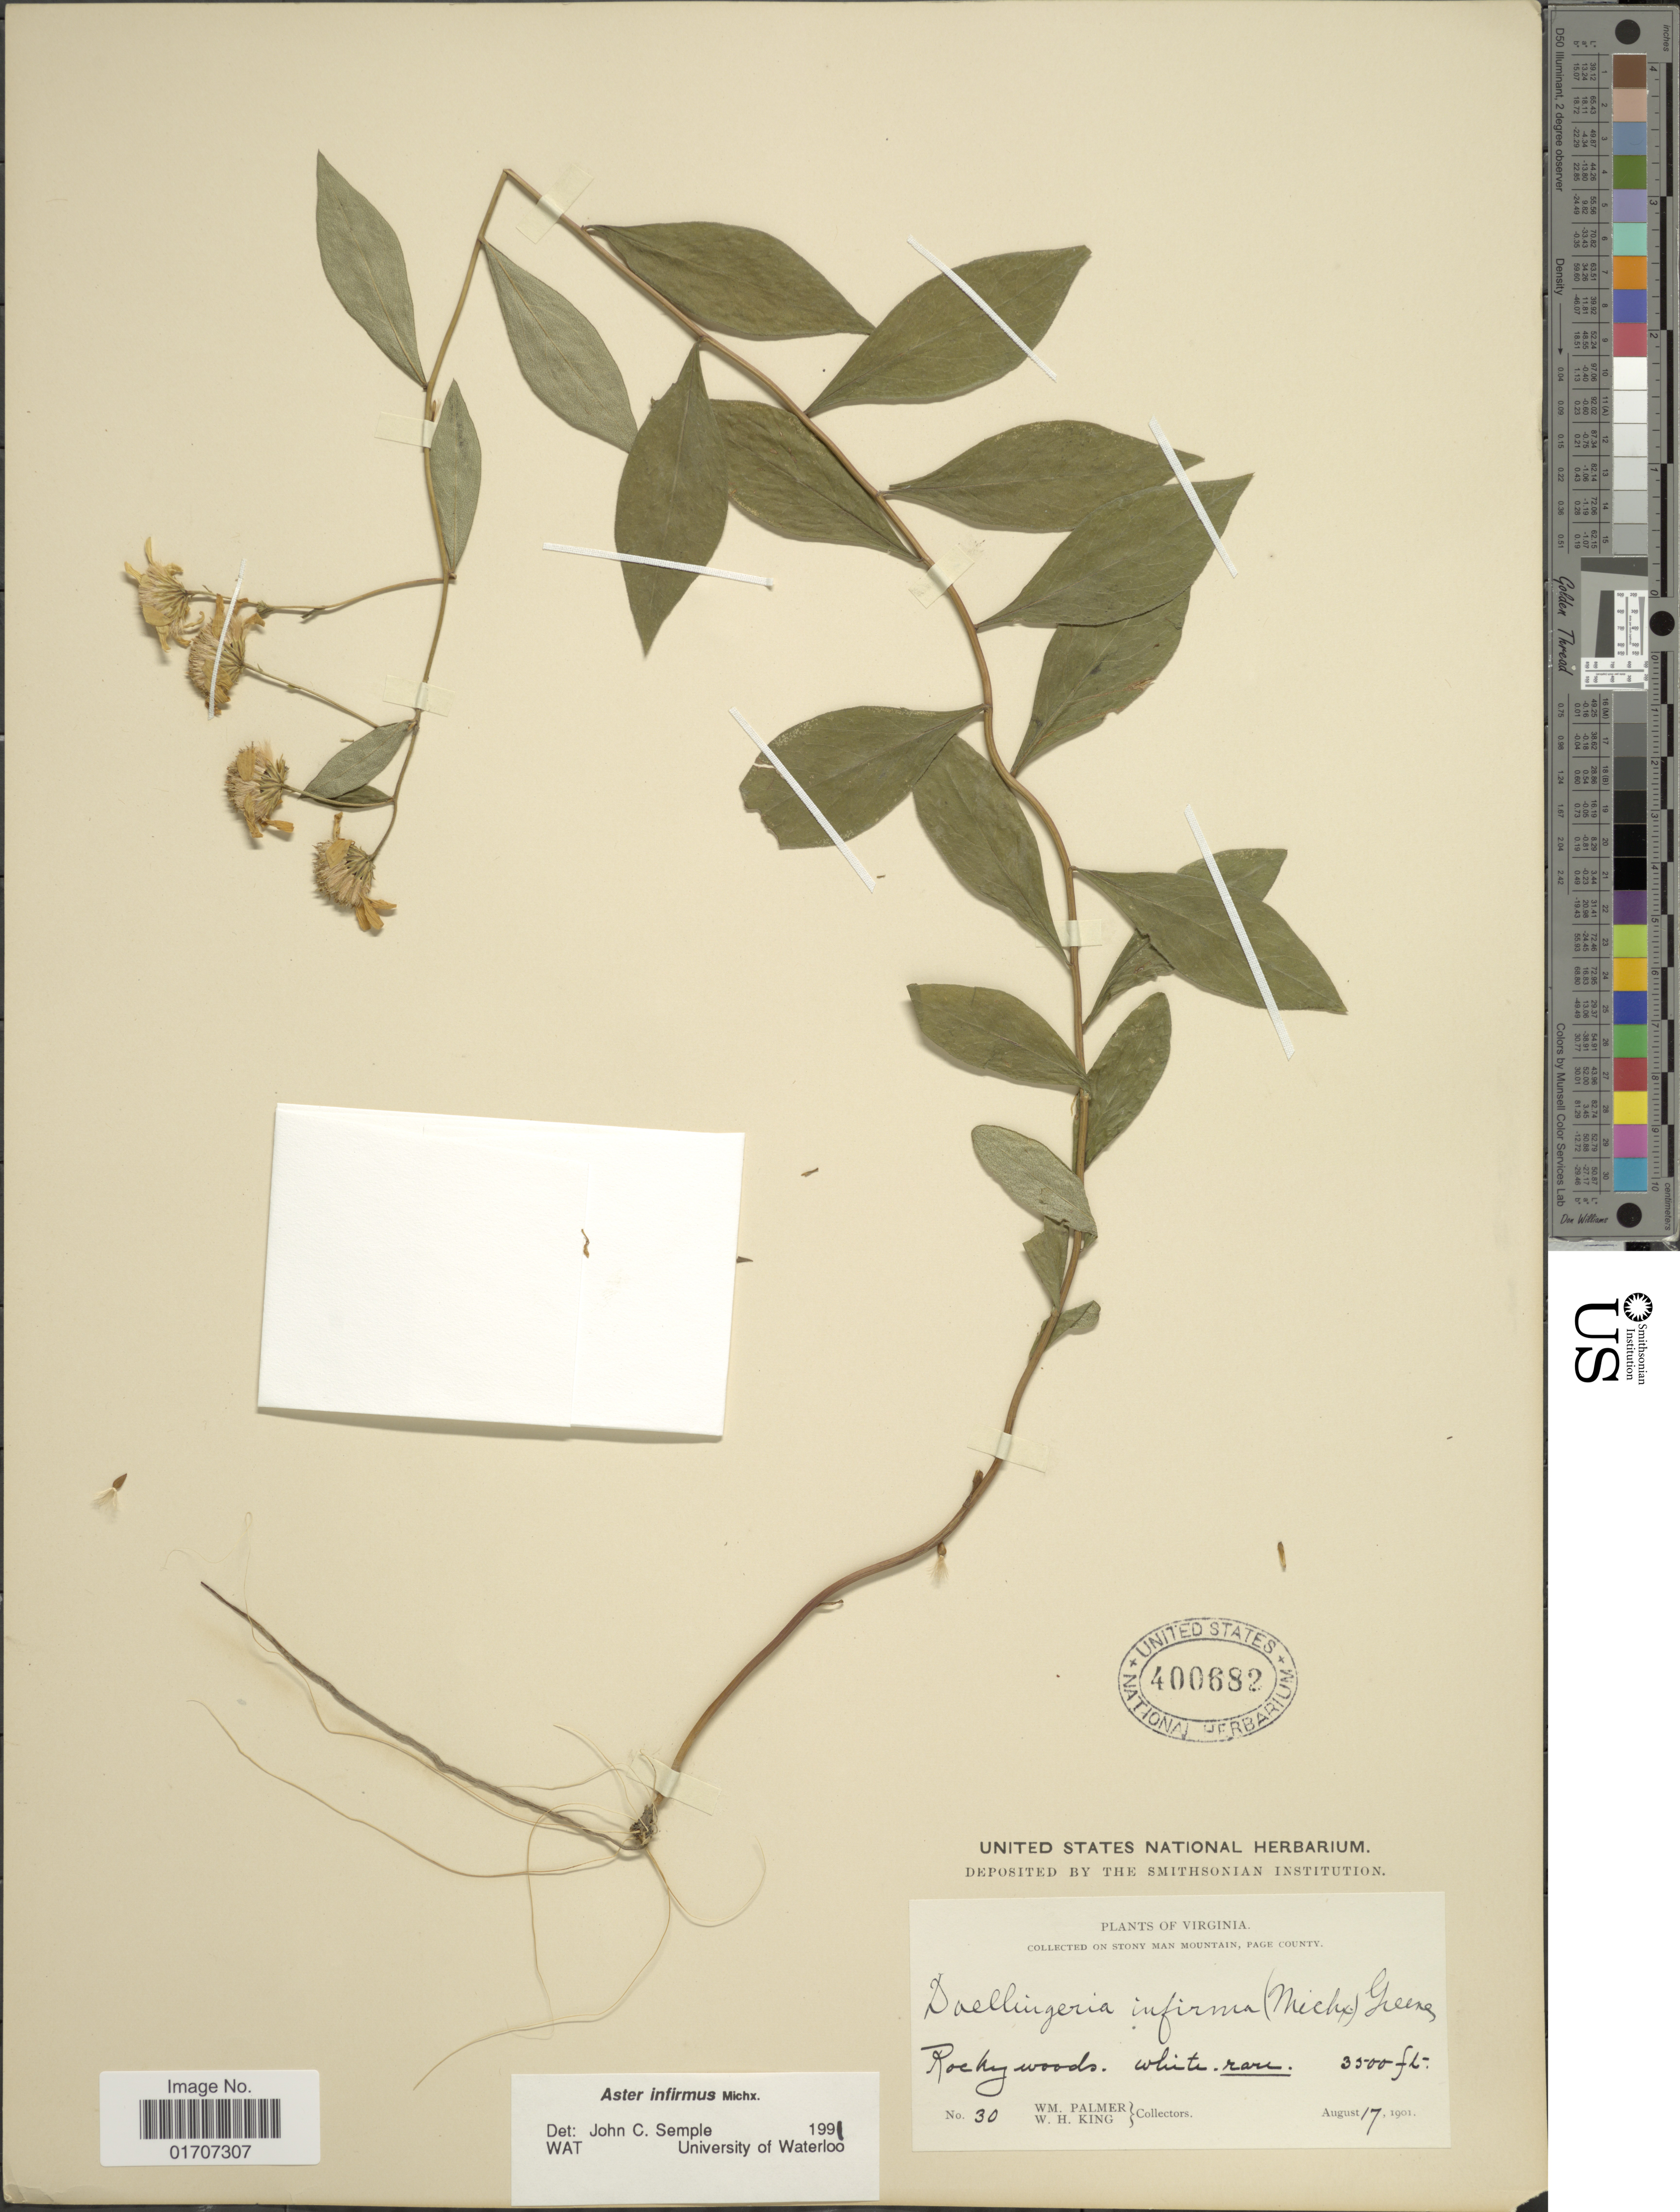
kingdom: Plantae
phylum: Tracheophyta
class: Magnoliopsida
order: Asterales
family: Asteraceae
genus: Doellingeria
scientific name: Doellingeria infirma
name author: (Michx.) Greene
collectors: W. Palmer & W. H. King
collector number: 30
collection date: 1901-08-17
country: United States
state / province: Virginia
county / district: Page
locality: On stony man mountains, Page County, Rocky woods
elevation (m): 1067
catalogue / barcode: US 400682